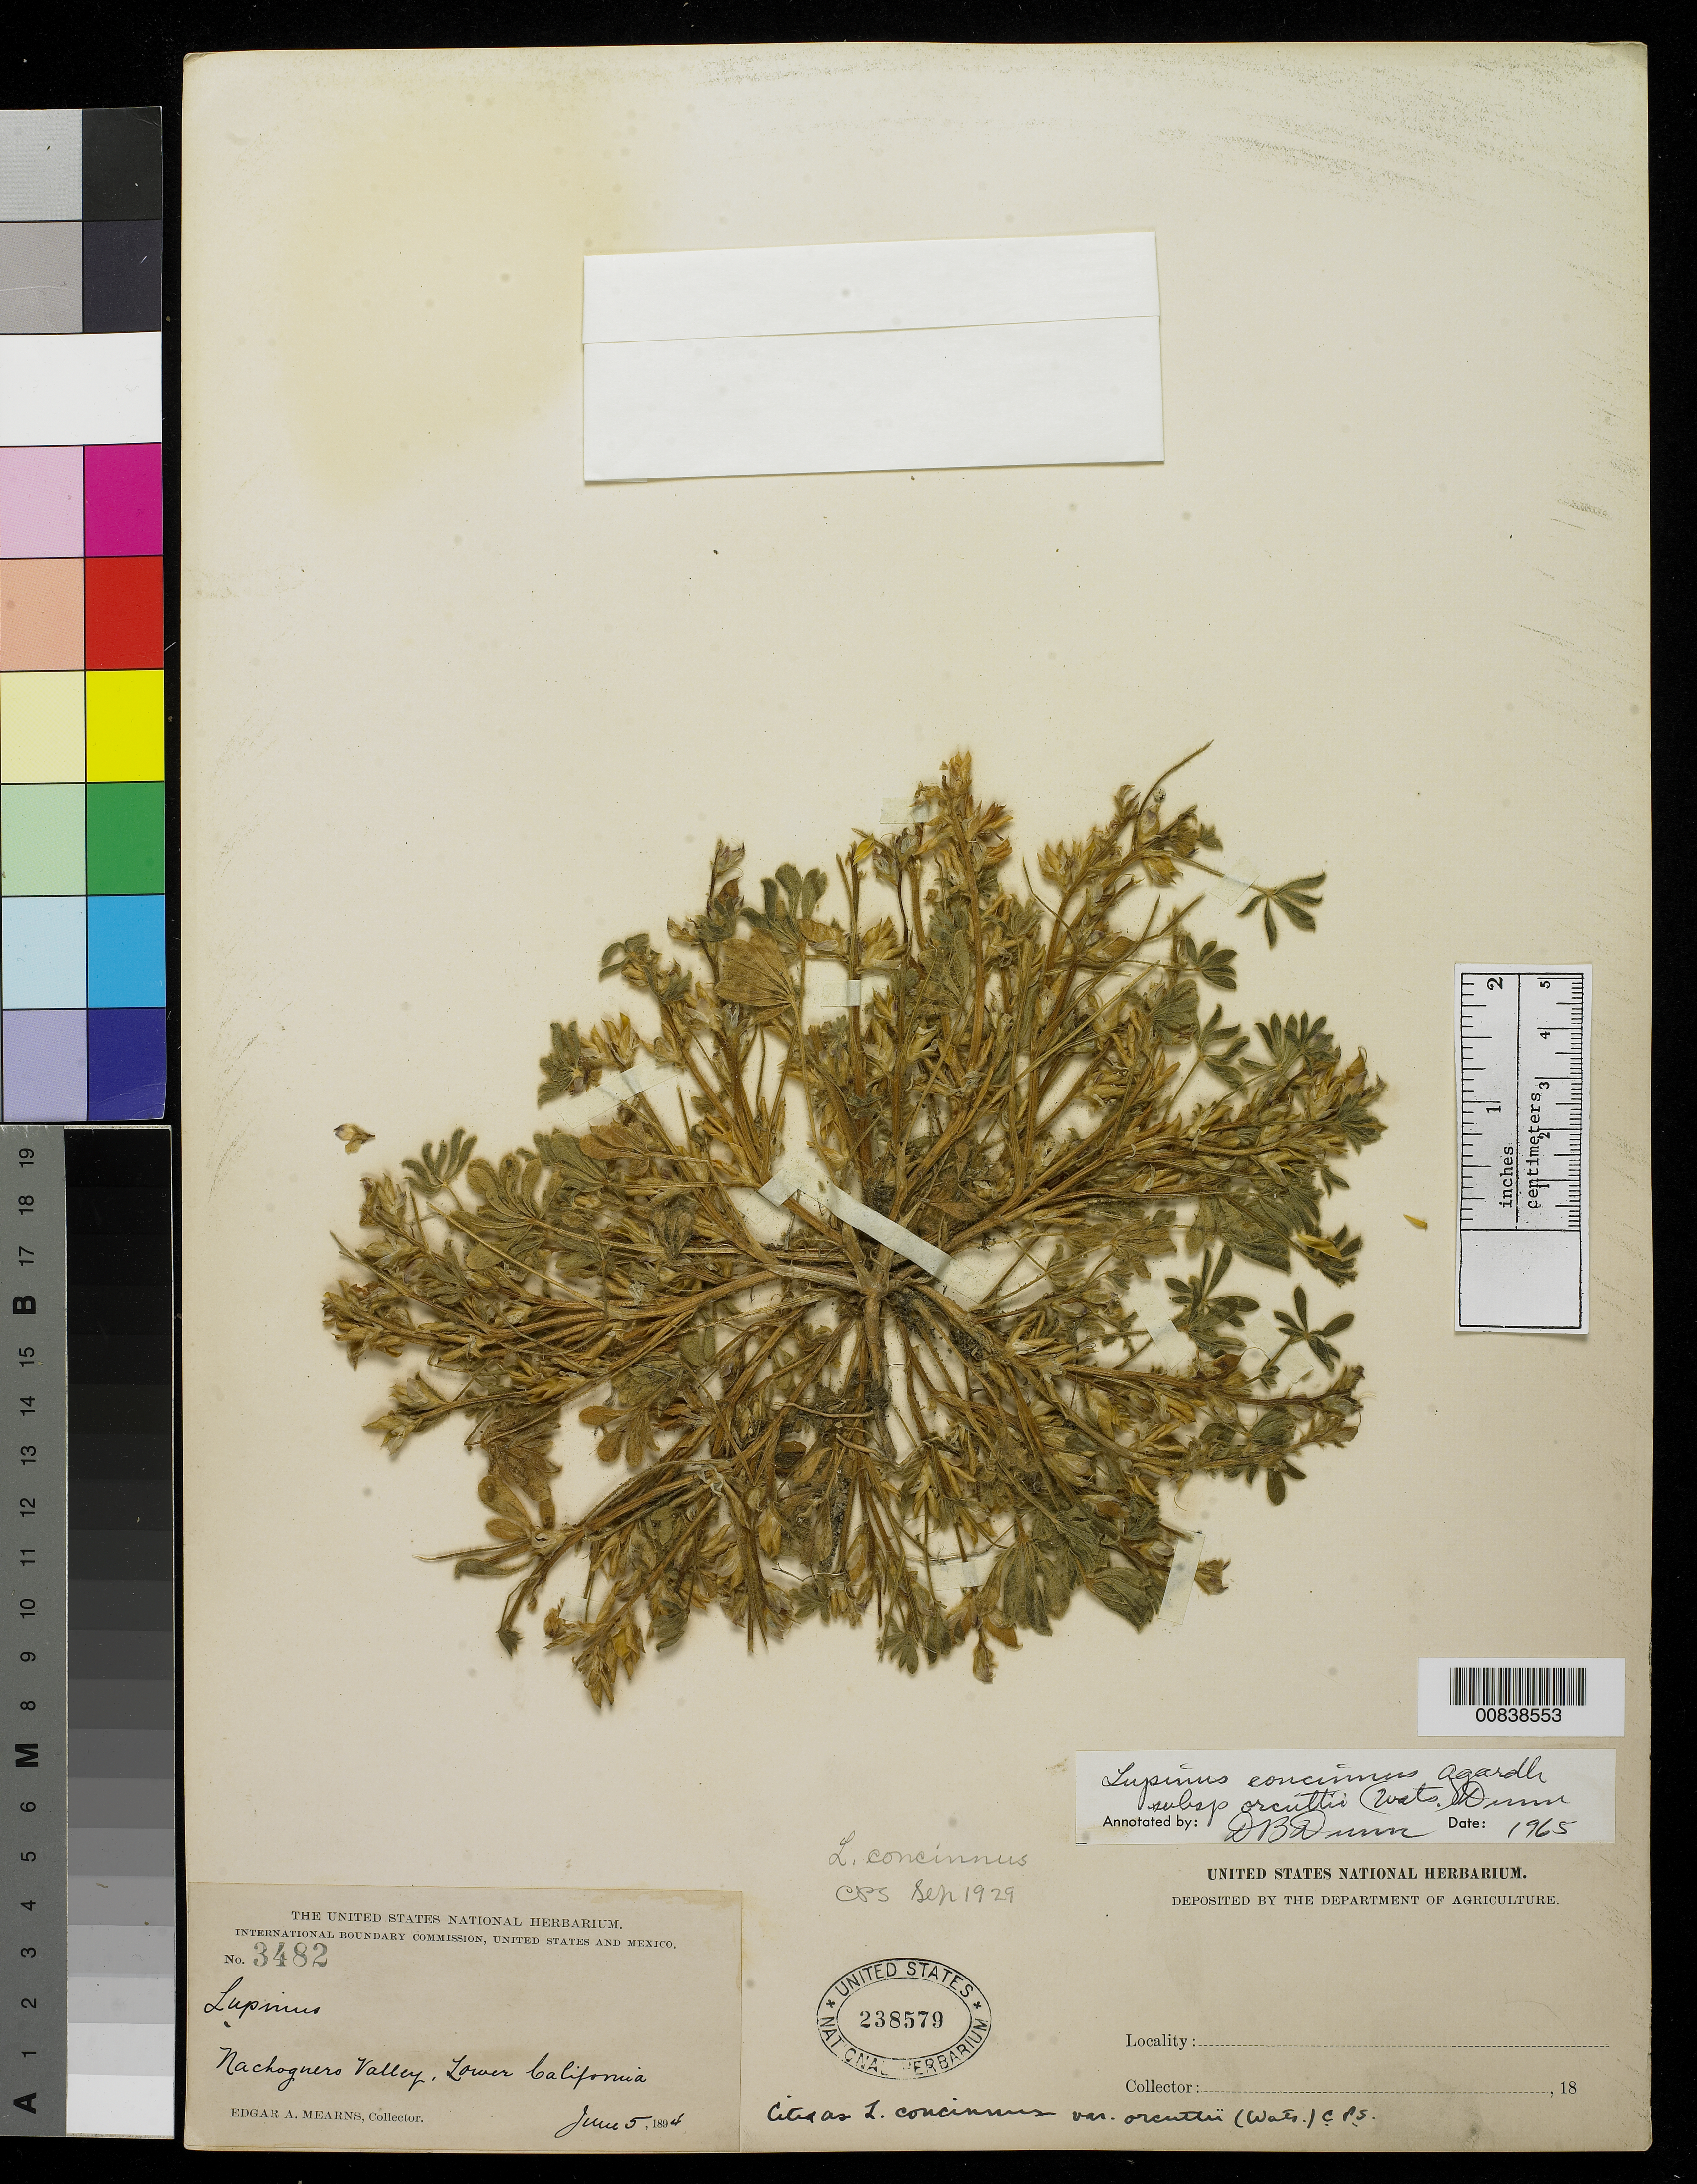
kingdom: Plantae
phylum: Tracheophyta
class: Magnoliopsida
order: Fabales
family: Fabaceae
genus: Lupinus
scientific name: Lupinus concinnus subsp. orcuttii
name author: (S. Watson) D.B. Dunn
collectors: E. A. Mearns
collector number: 3482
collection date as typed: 05 Jun 1894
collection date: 1894-06-05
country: Mexico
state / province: Baja California Norte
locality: Nachoguero Valley, Baja California.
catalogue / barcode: US 238579